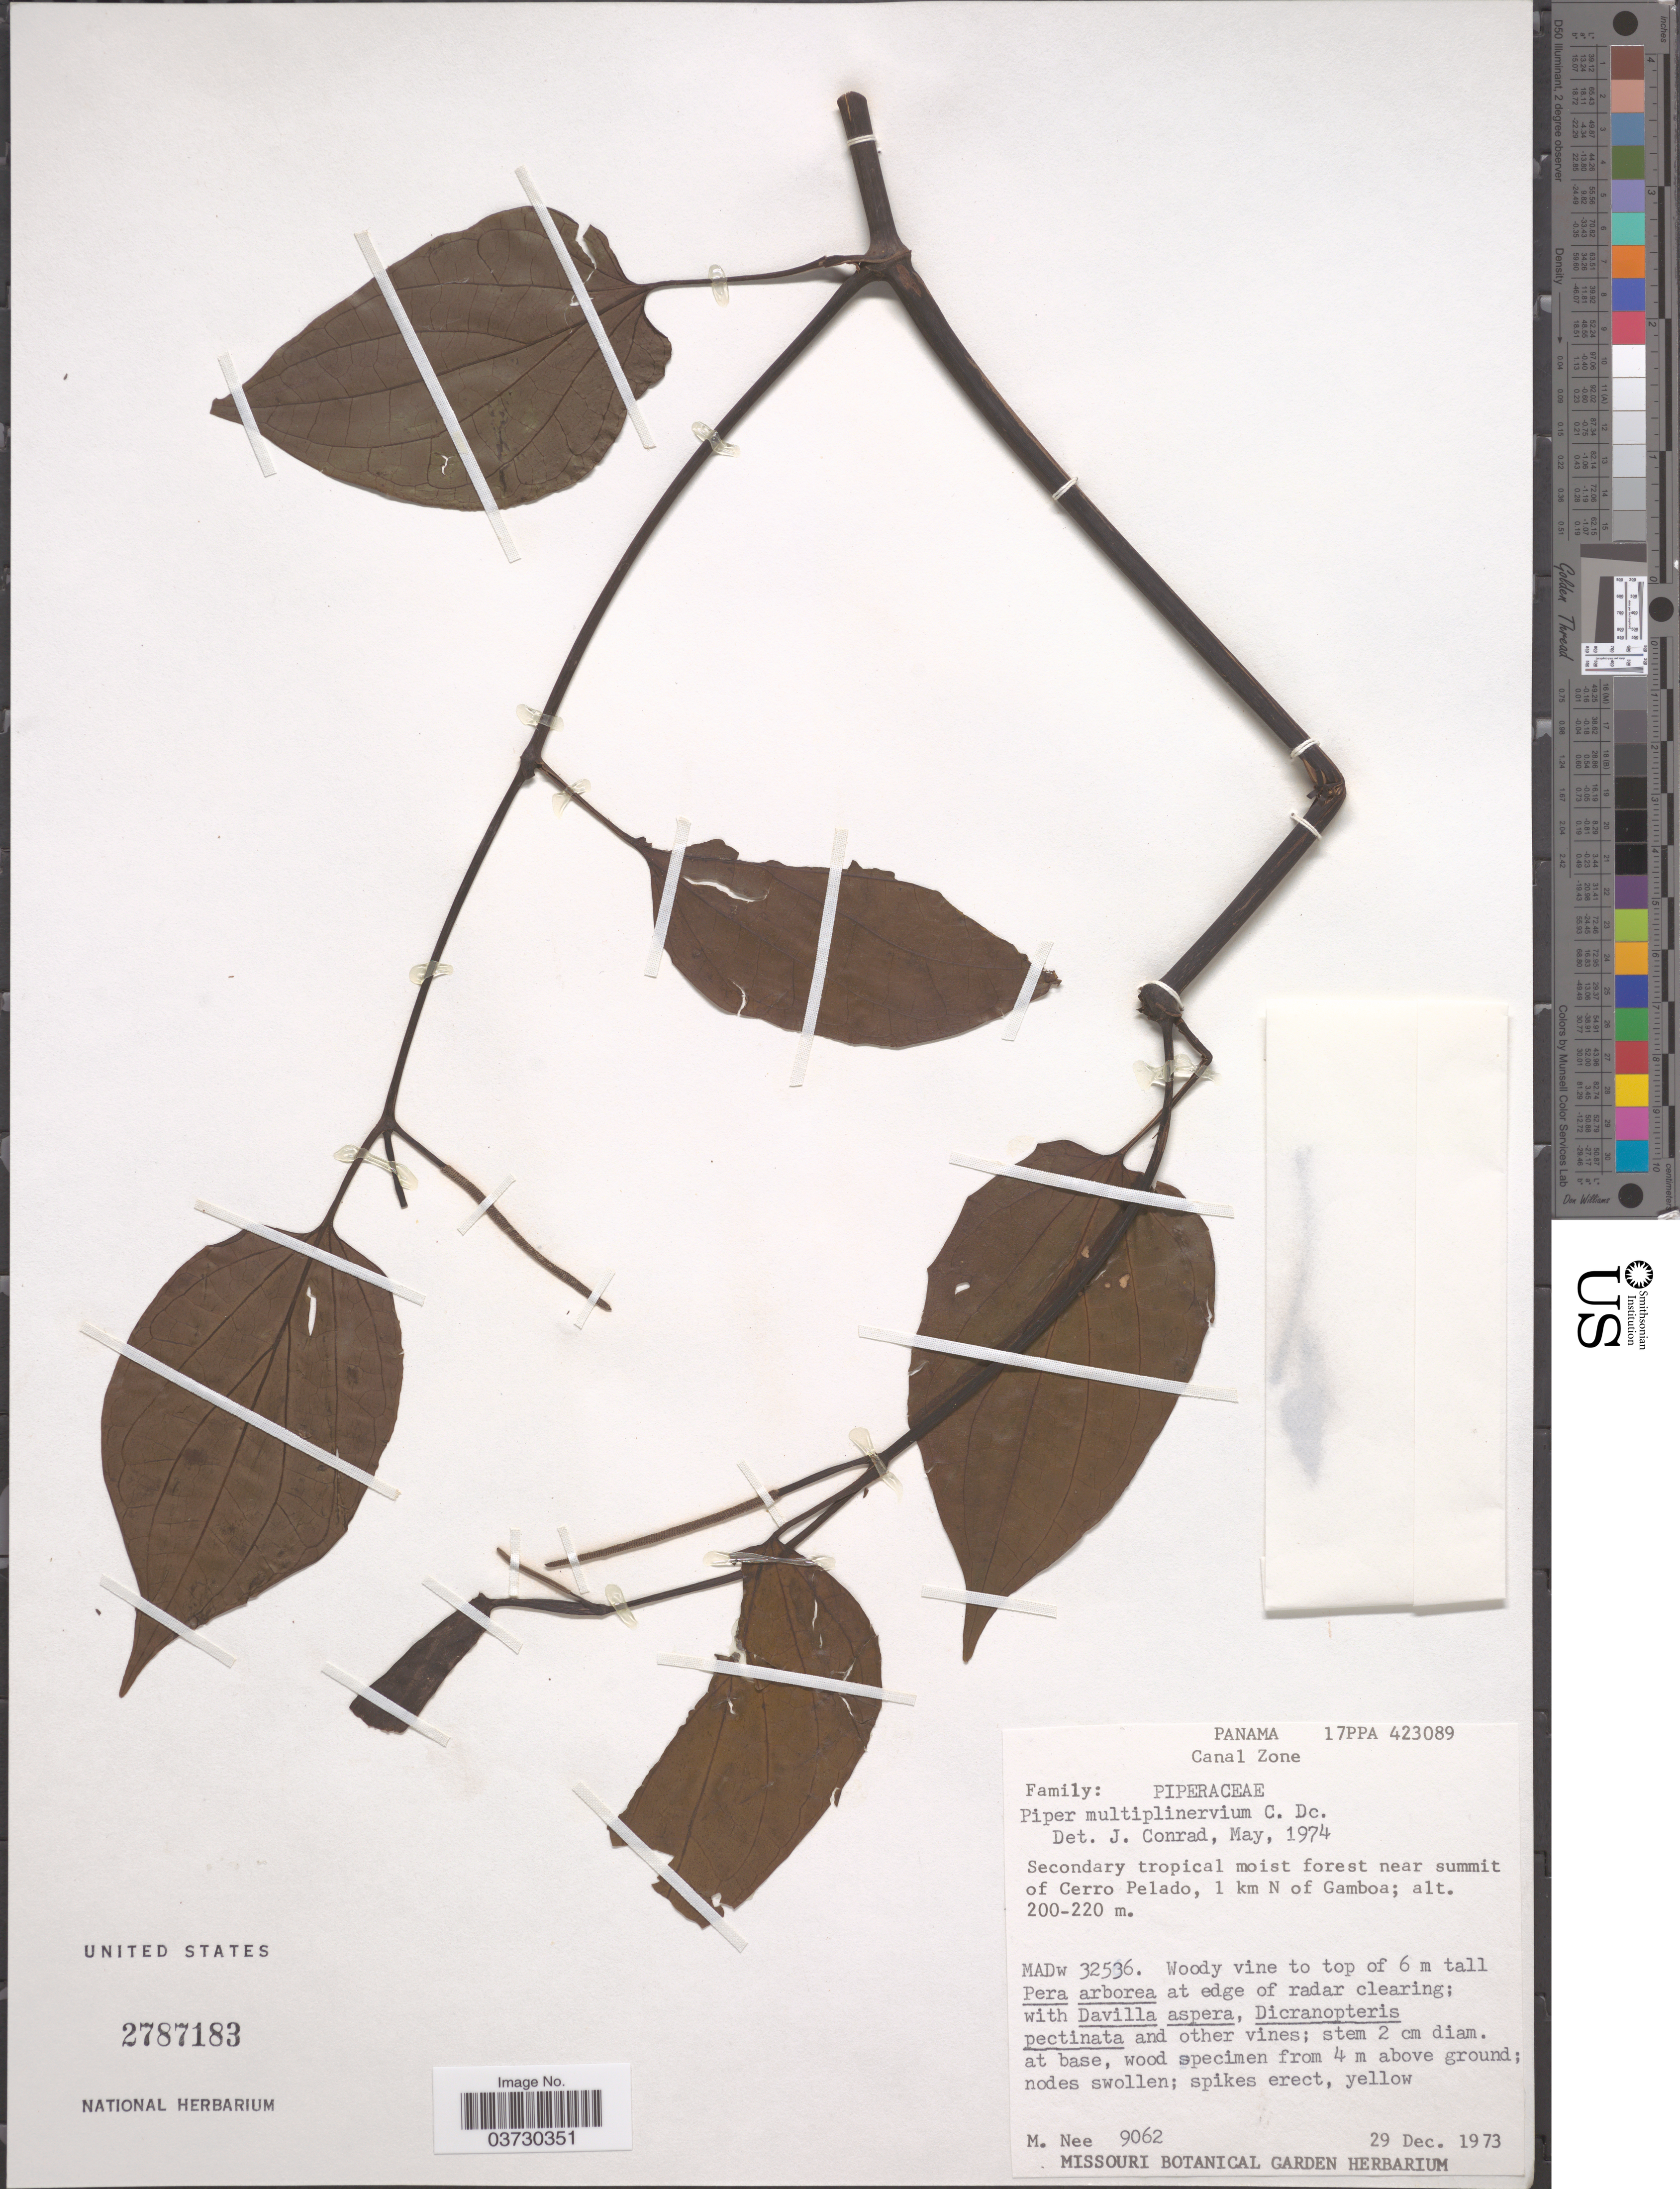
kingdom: Plantae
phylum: Tracheophyta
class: Magnoliopsida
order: Piperales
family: Piperaceae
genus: Piper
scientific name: Piper multiplinervium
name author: C. DC.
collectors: M. Nee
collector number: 9062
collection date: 1973-12-29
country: Panama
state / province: Colón / Panamá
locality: Canal Zone. Near summit of Cerro Pelado, 1 km N of Gamboa.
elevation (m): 200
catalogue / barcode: US 2787183